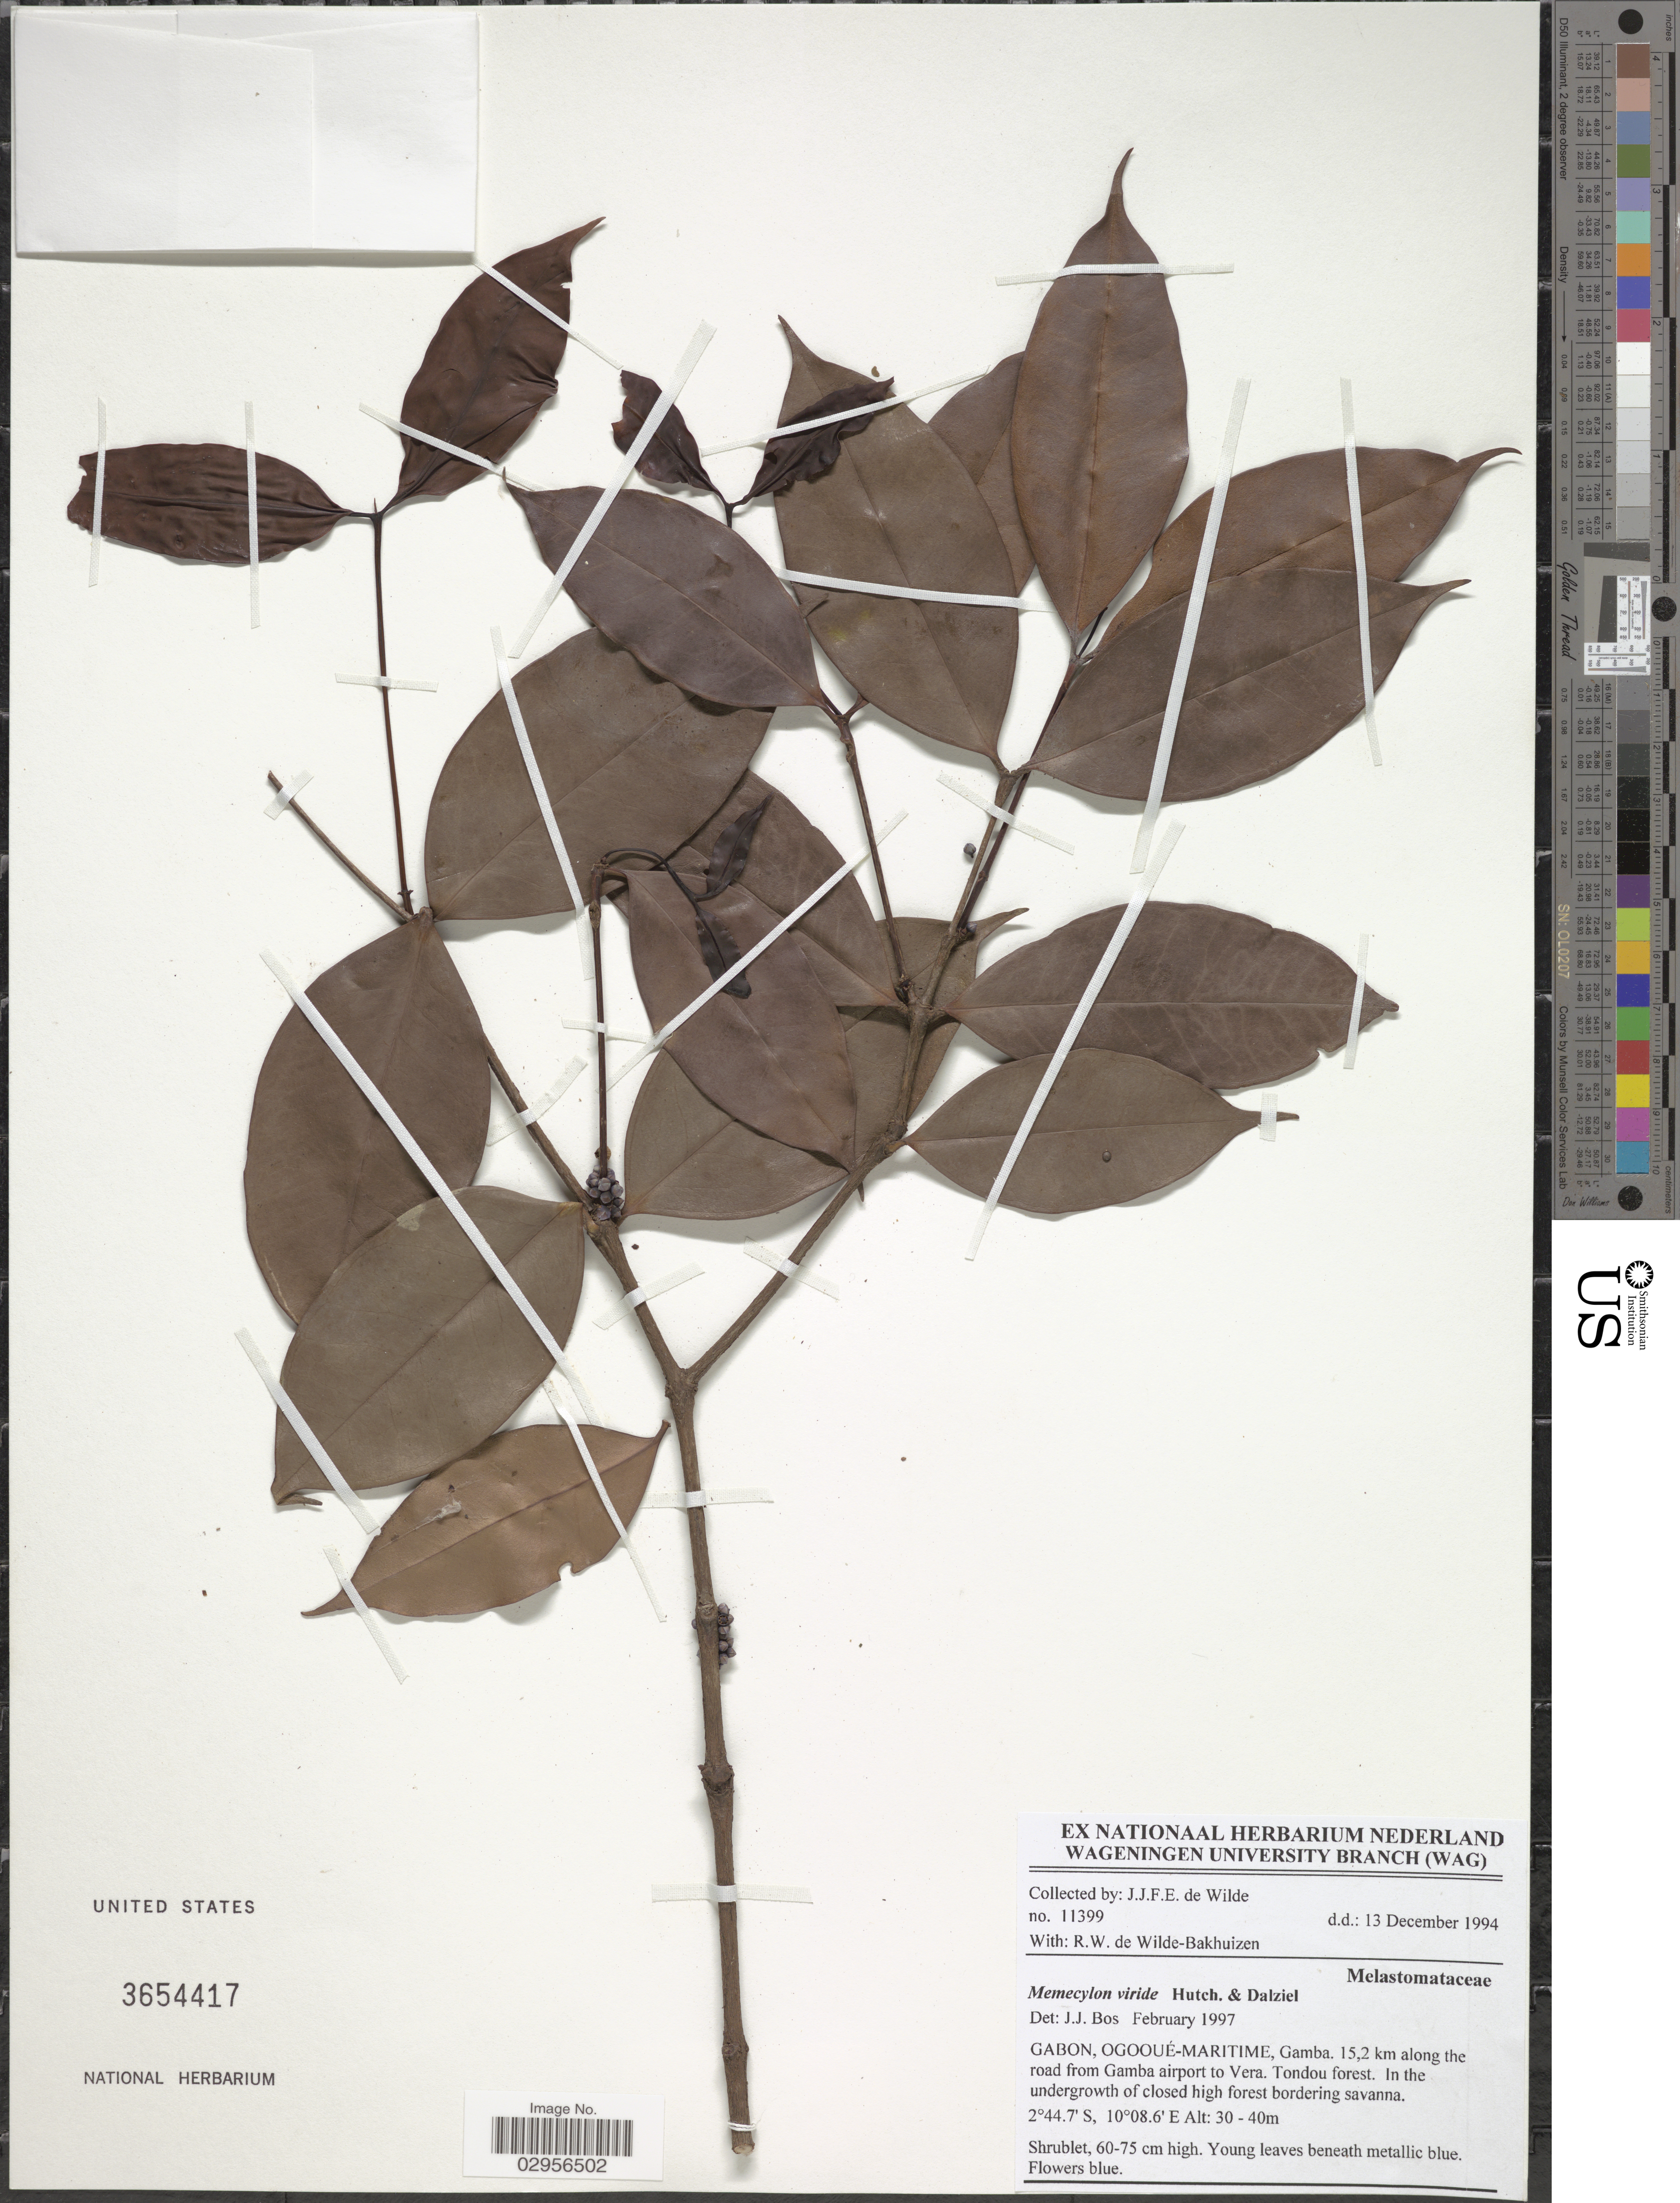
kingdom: Plantae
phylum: Tracheophyta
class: Magnoliopsida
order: Myrtales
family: Melastomataceae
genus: Memecylon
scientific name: Memecylon viride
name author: Hutch. & Dalziel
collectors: J.J. de Wilde & R. Wilde-Bakhuizen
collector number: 11399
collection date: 1994-12-13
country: Gabon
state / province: Ogooue-Maritime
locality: Gamba, 15.2 km along the road from Gamba airport to Vera. Tondou forest.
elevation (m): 30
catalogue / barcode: US 3654417